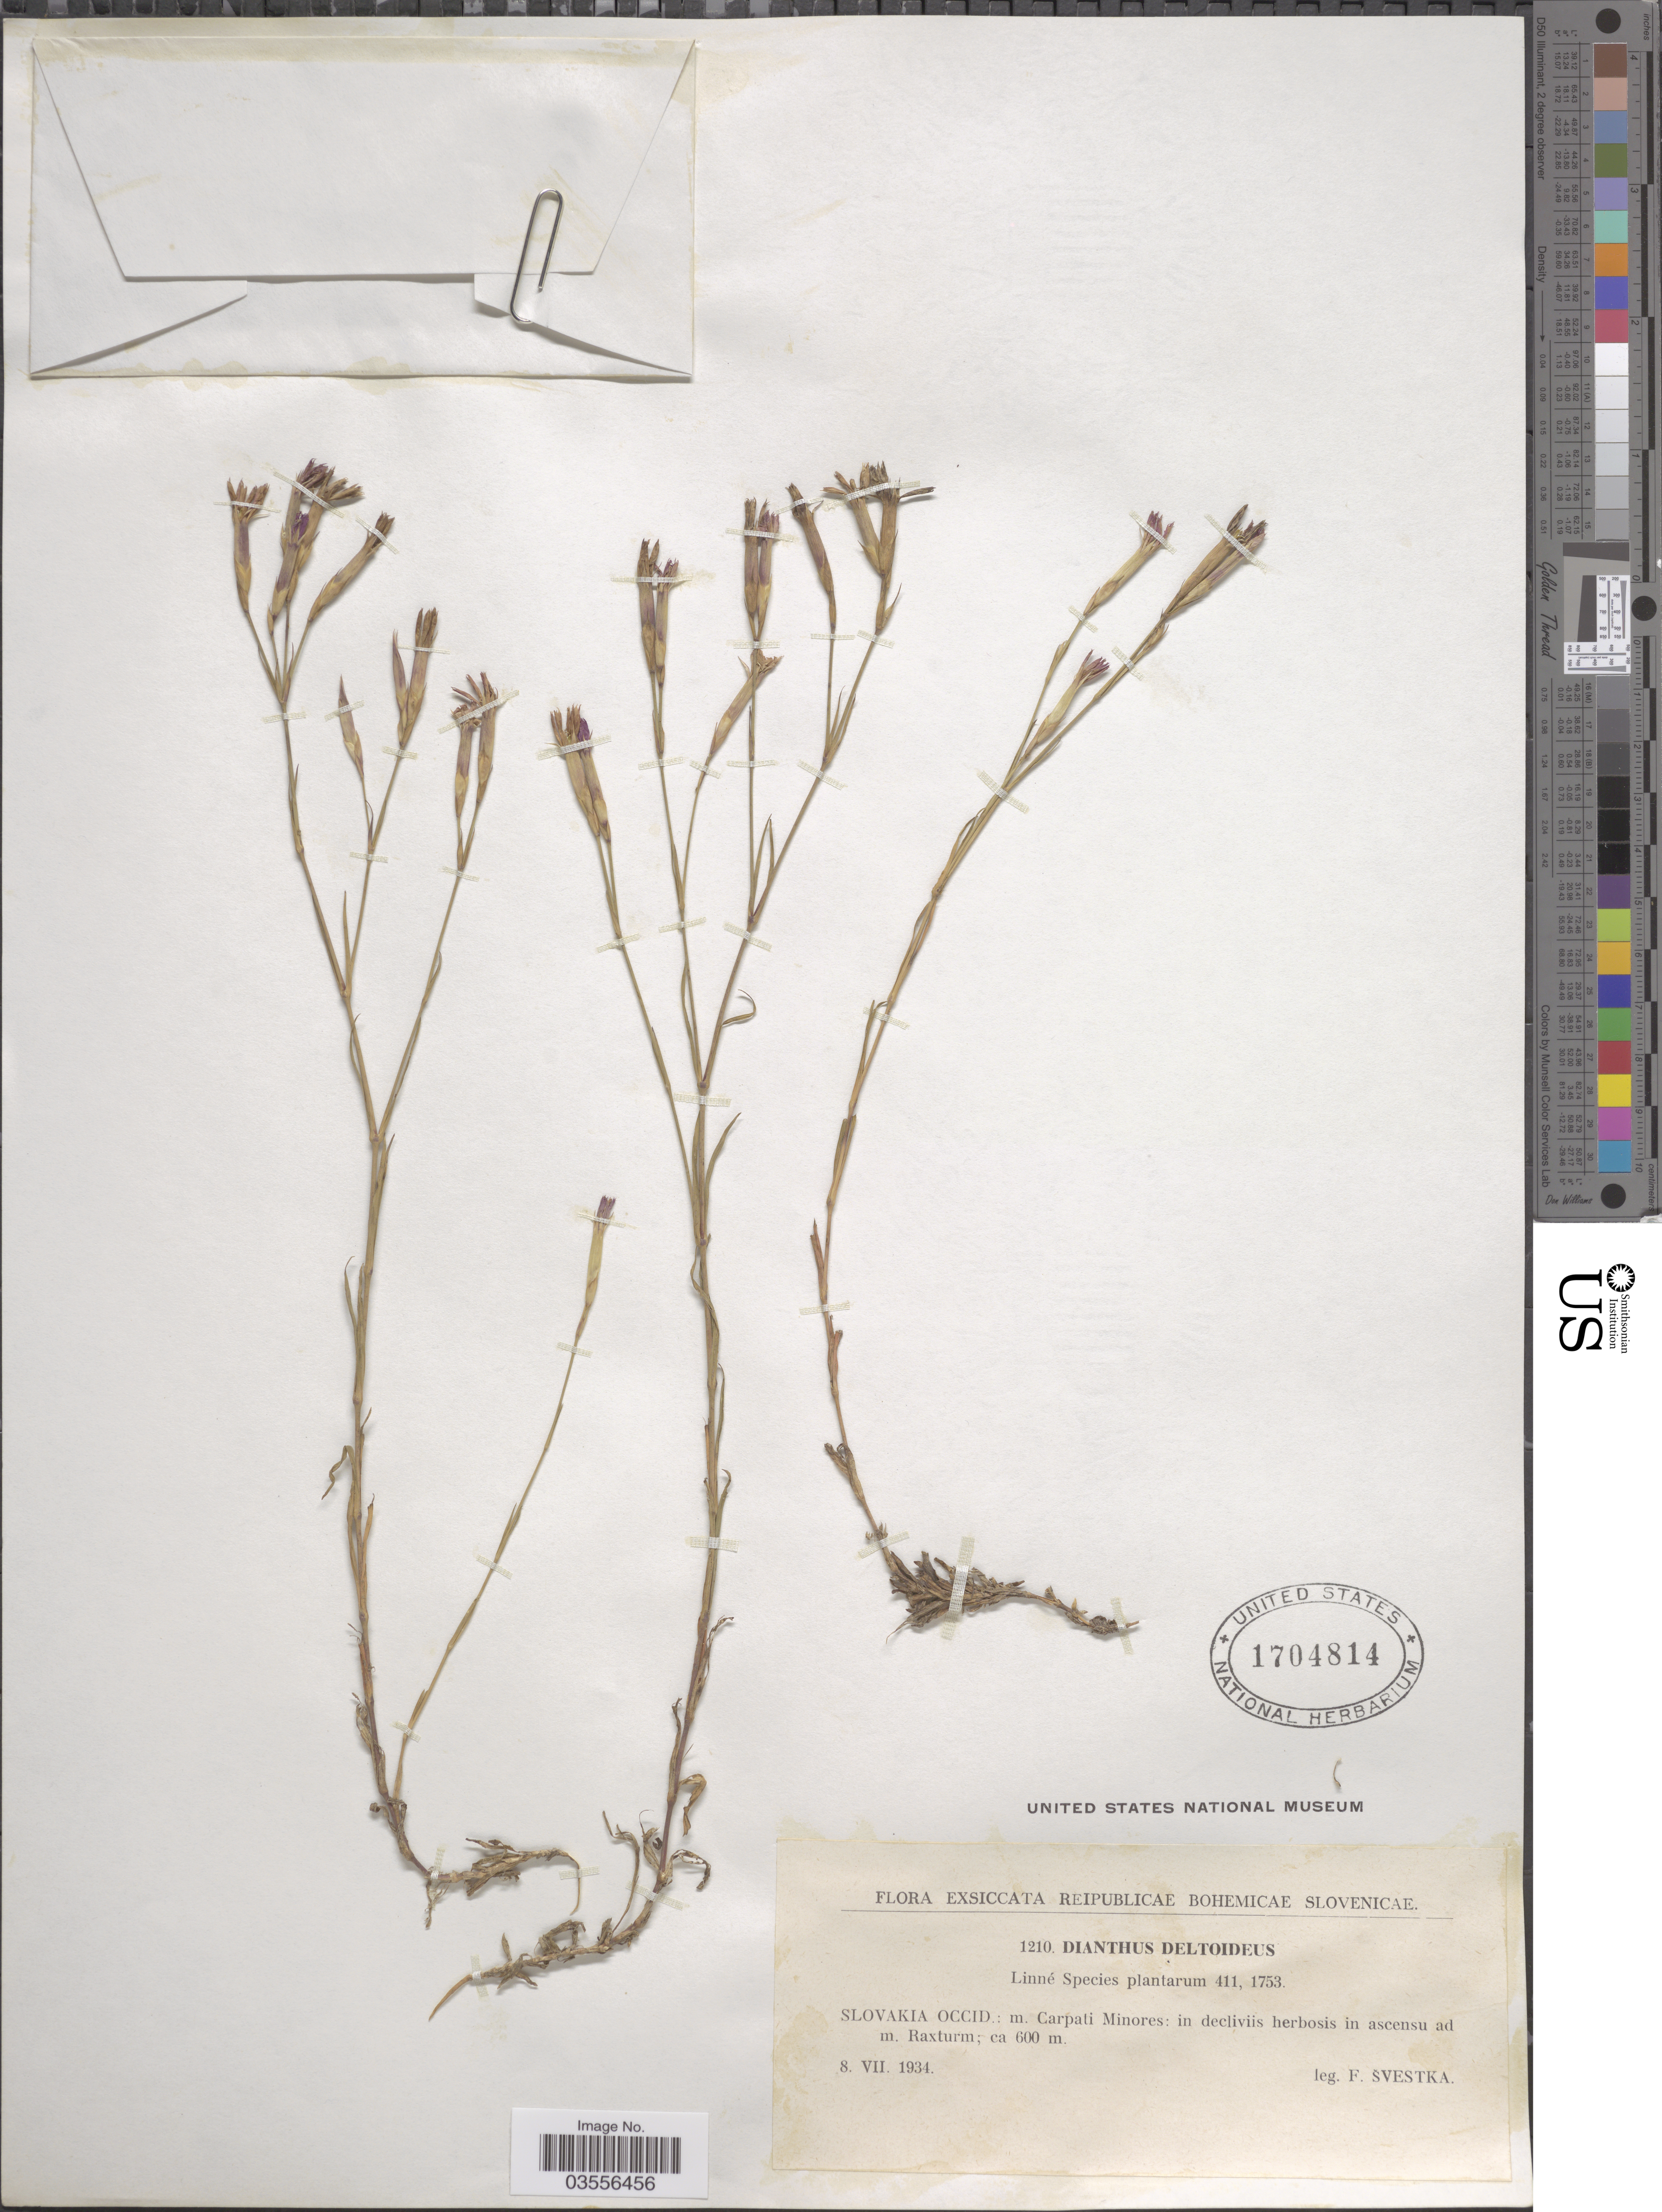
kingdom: Plantae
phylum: Tracheophyta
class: Magnoliopsida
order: Caryophyllales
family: Caryophyllaceae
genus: Dianthus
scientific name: Dianthus deltoides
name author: L.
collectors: F. Svestka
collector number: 1210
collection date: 1934-07-08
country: Slovakia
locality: Reipublicae Bohemicae Slovenicae. Slovakia Occid.: m. Carpati Minores: in decliviis herbosis on ascensu ad m. Raxturm.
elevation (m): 600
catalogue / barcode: US 1704814